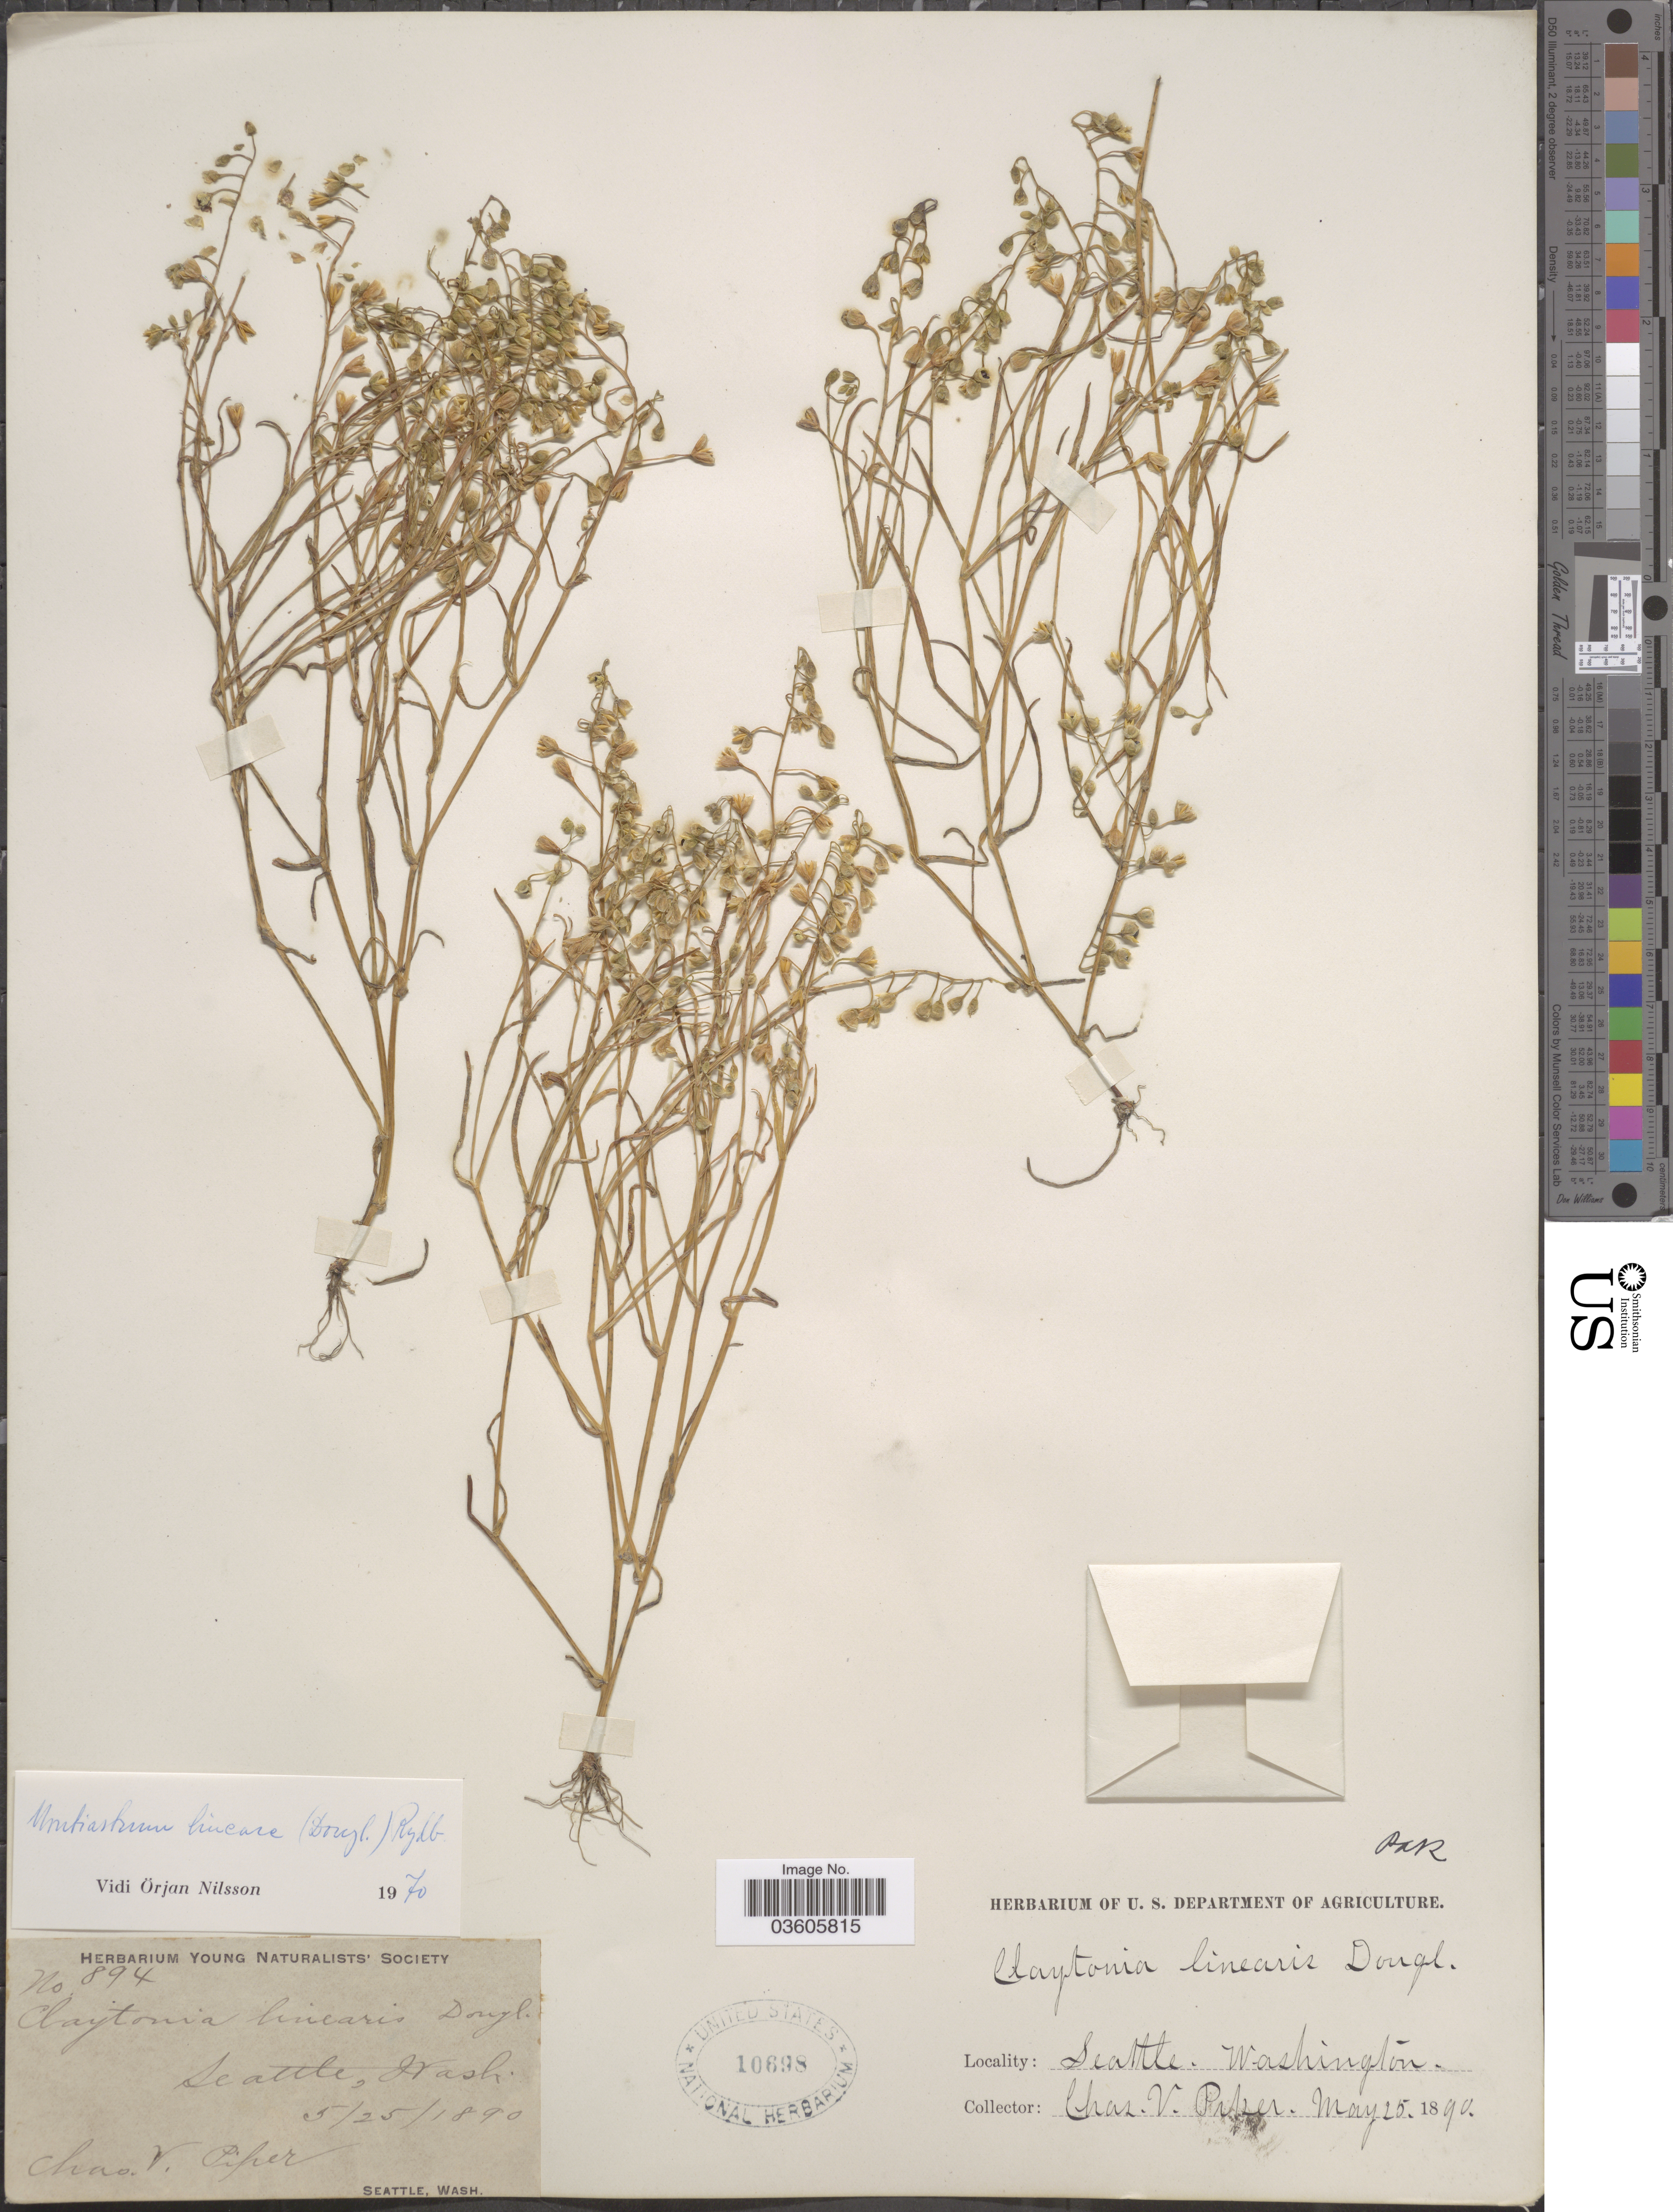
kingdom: Plantae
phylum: Tracheophyta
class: Magnoliopsida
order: Caryophyllales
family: Montiaceae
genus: Montia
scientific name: Montia linearis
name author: (Douglas) Greene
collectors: C. V. Piper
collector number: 894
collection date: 1890-05-25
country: United States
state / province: Washington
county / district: King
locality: Seattle.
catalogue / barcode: US 10698